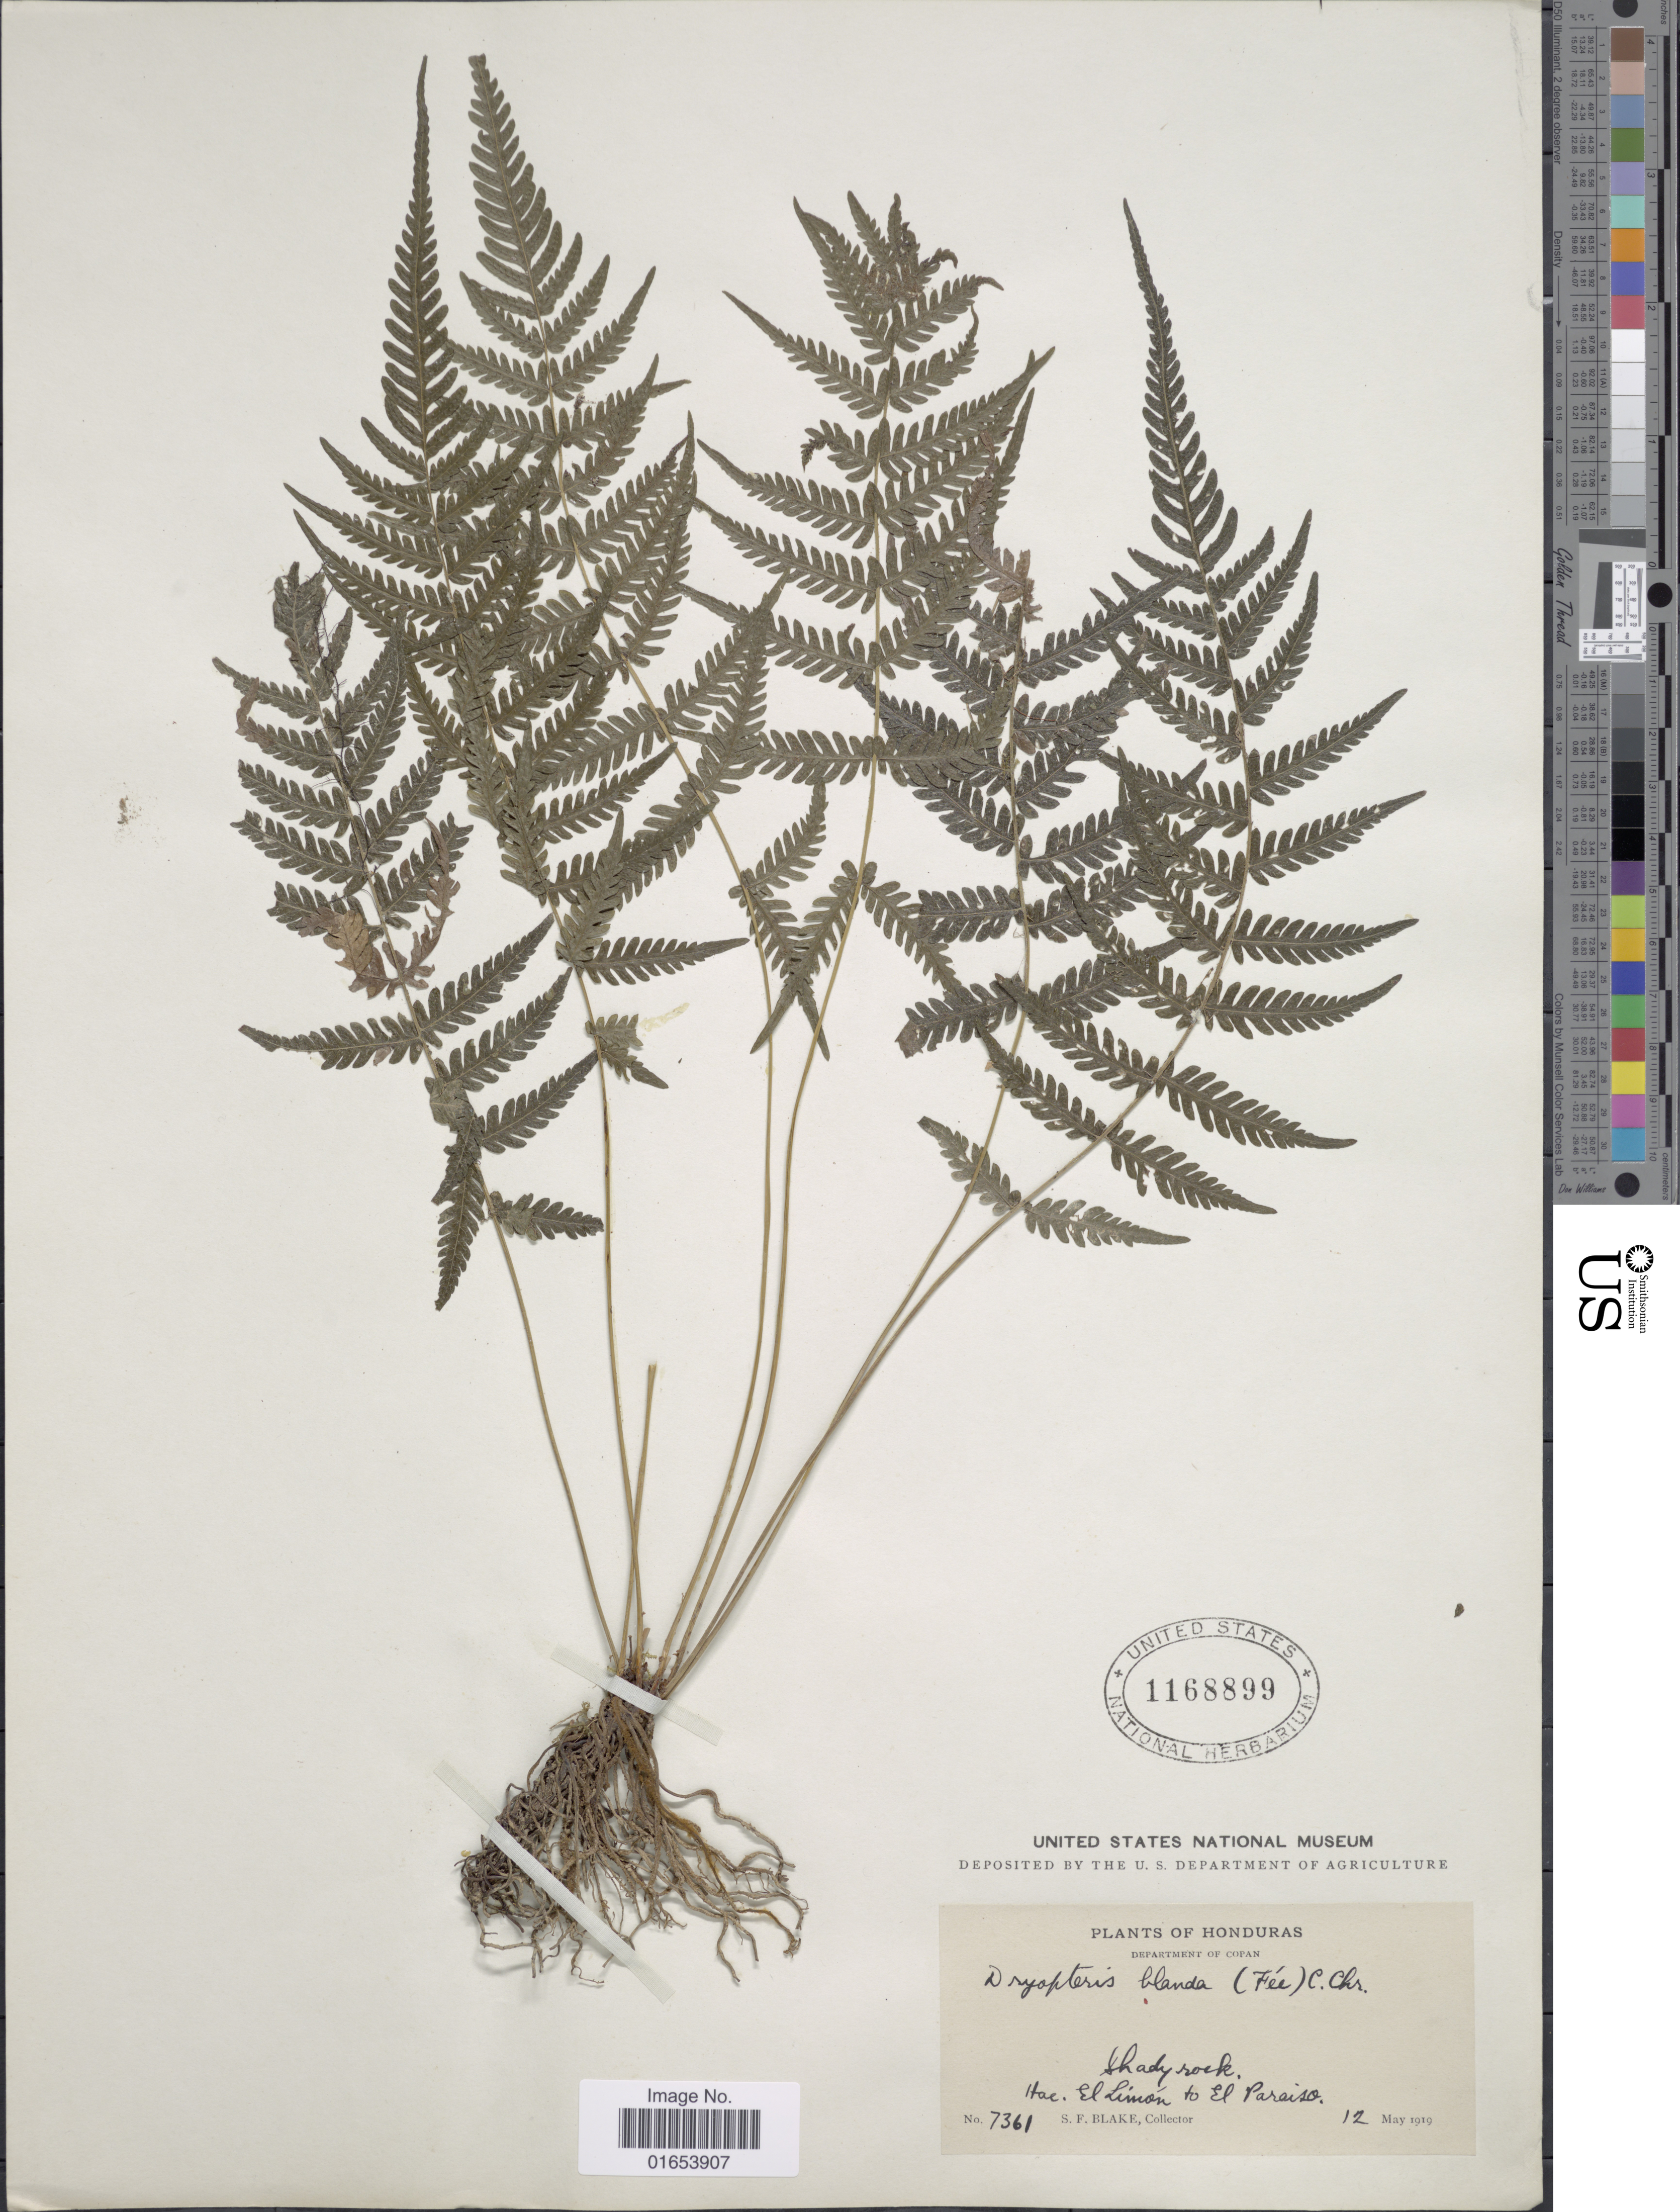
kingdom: Plantae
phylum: Tracheophyta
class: Polypodiopsida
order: Polypodiales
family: Thelypteridaceae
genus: Goniopteris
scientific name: Goniopteris blanda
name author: (Fée) Salino & T.E. Almeida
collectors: S. Blake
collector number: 1361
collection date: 1919-05-12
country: Honduras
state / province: Copán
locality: Department of Copan, Hac. El Limon to El Paraiso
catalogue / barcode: US 1168899